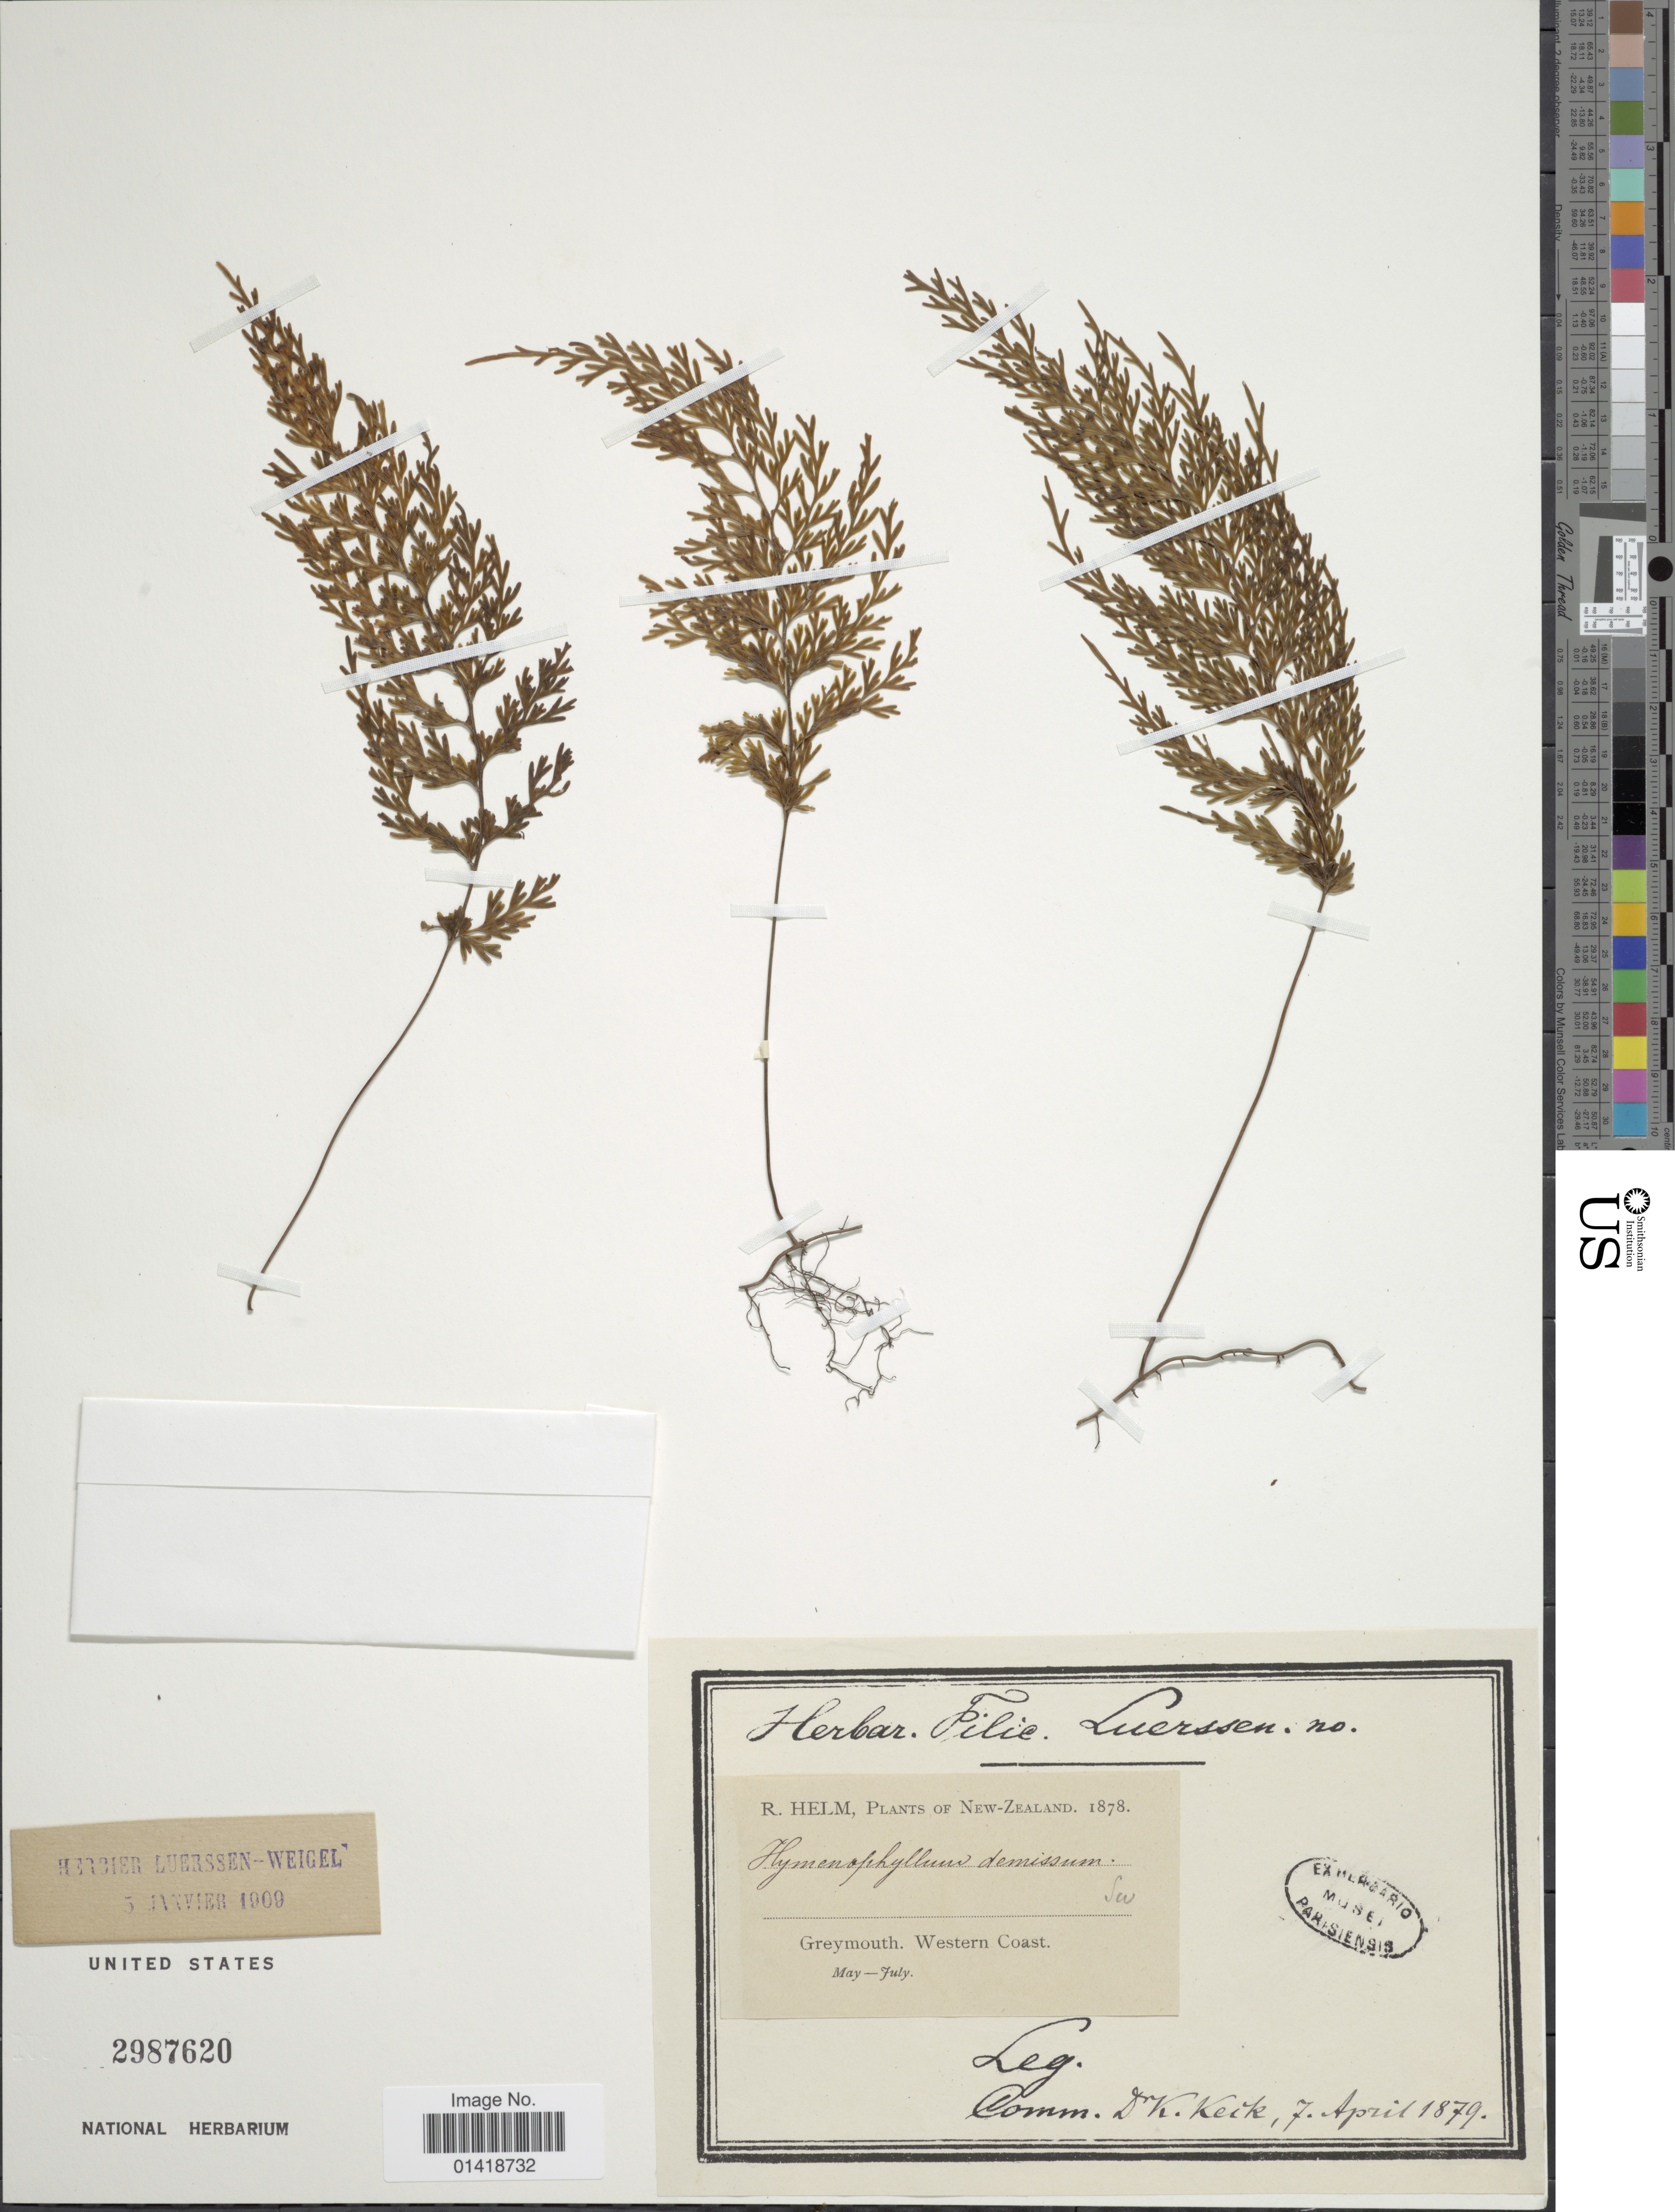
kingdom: Plantae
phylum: Tracheophyta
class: Polypodiopsida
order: Hymenophyllales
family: Hymenophyllaceae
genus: Hymenophyllum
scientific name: Hymenophyllum demissum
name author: Sw.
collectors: R. Helm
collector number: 1878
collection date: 1878-05/1878-07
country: New Zealand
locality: Greymouth. Western Coast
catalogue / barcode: US 2987620